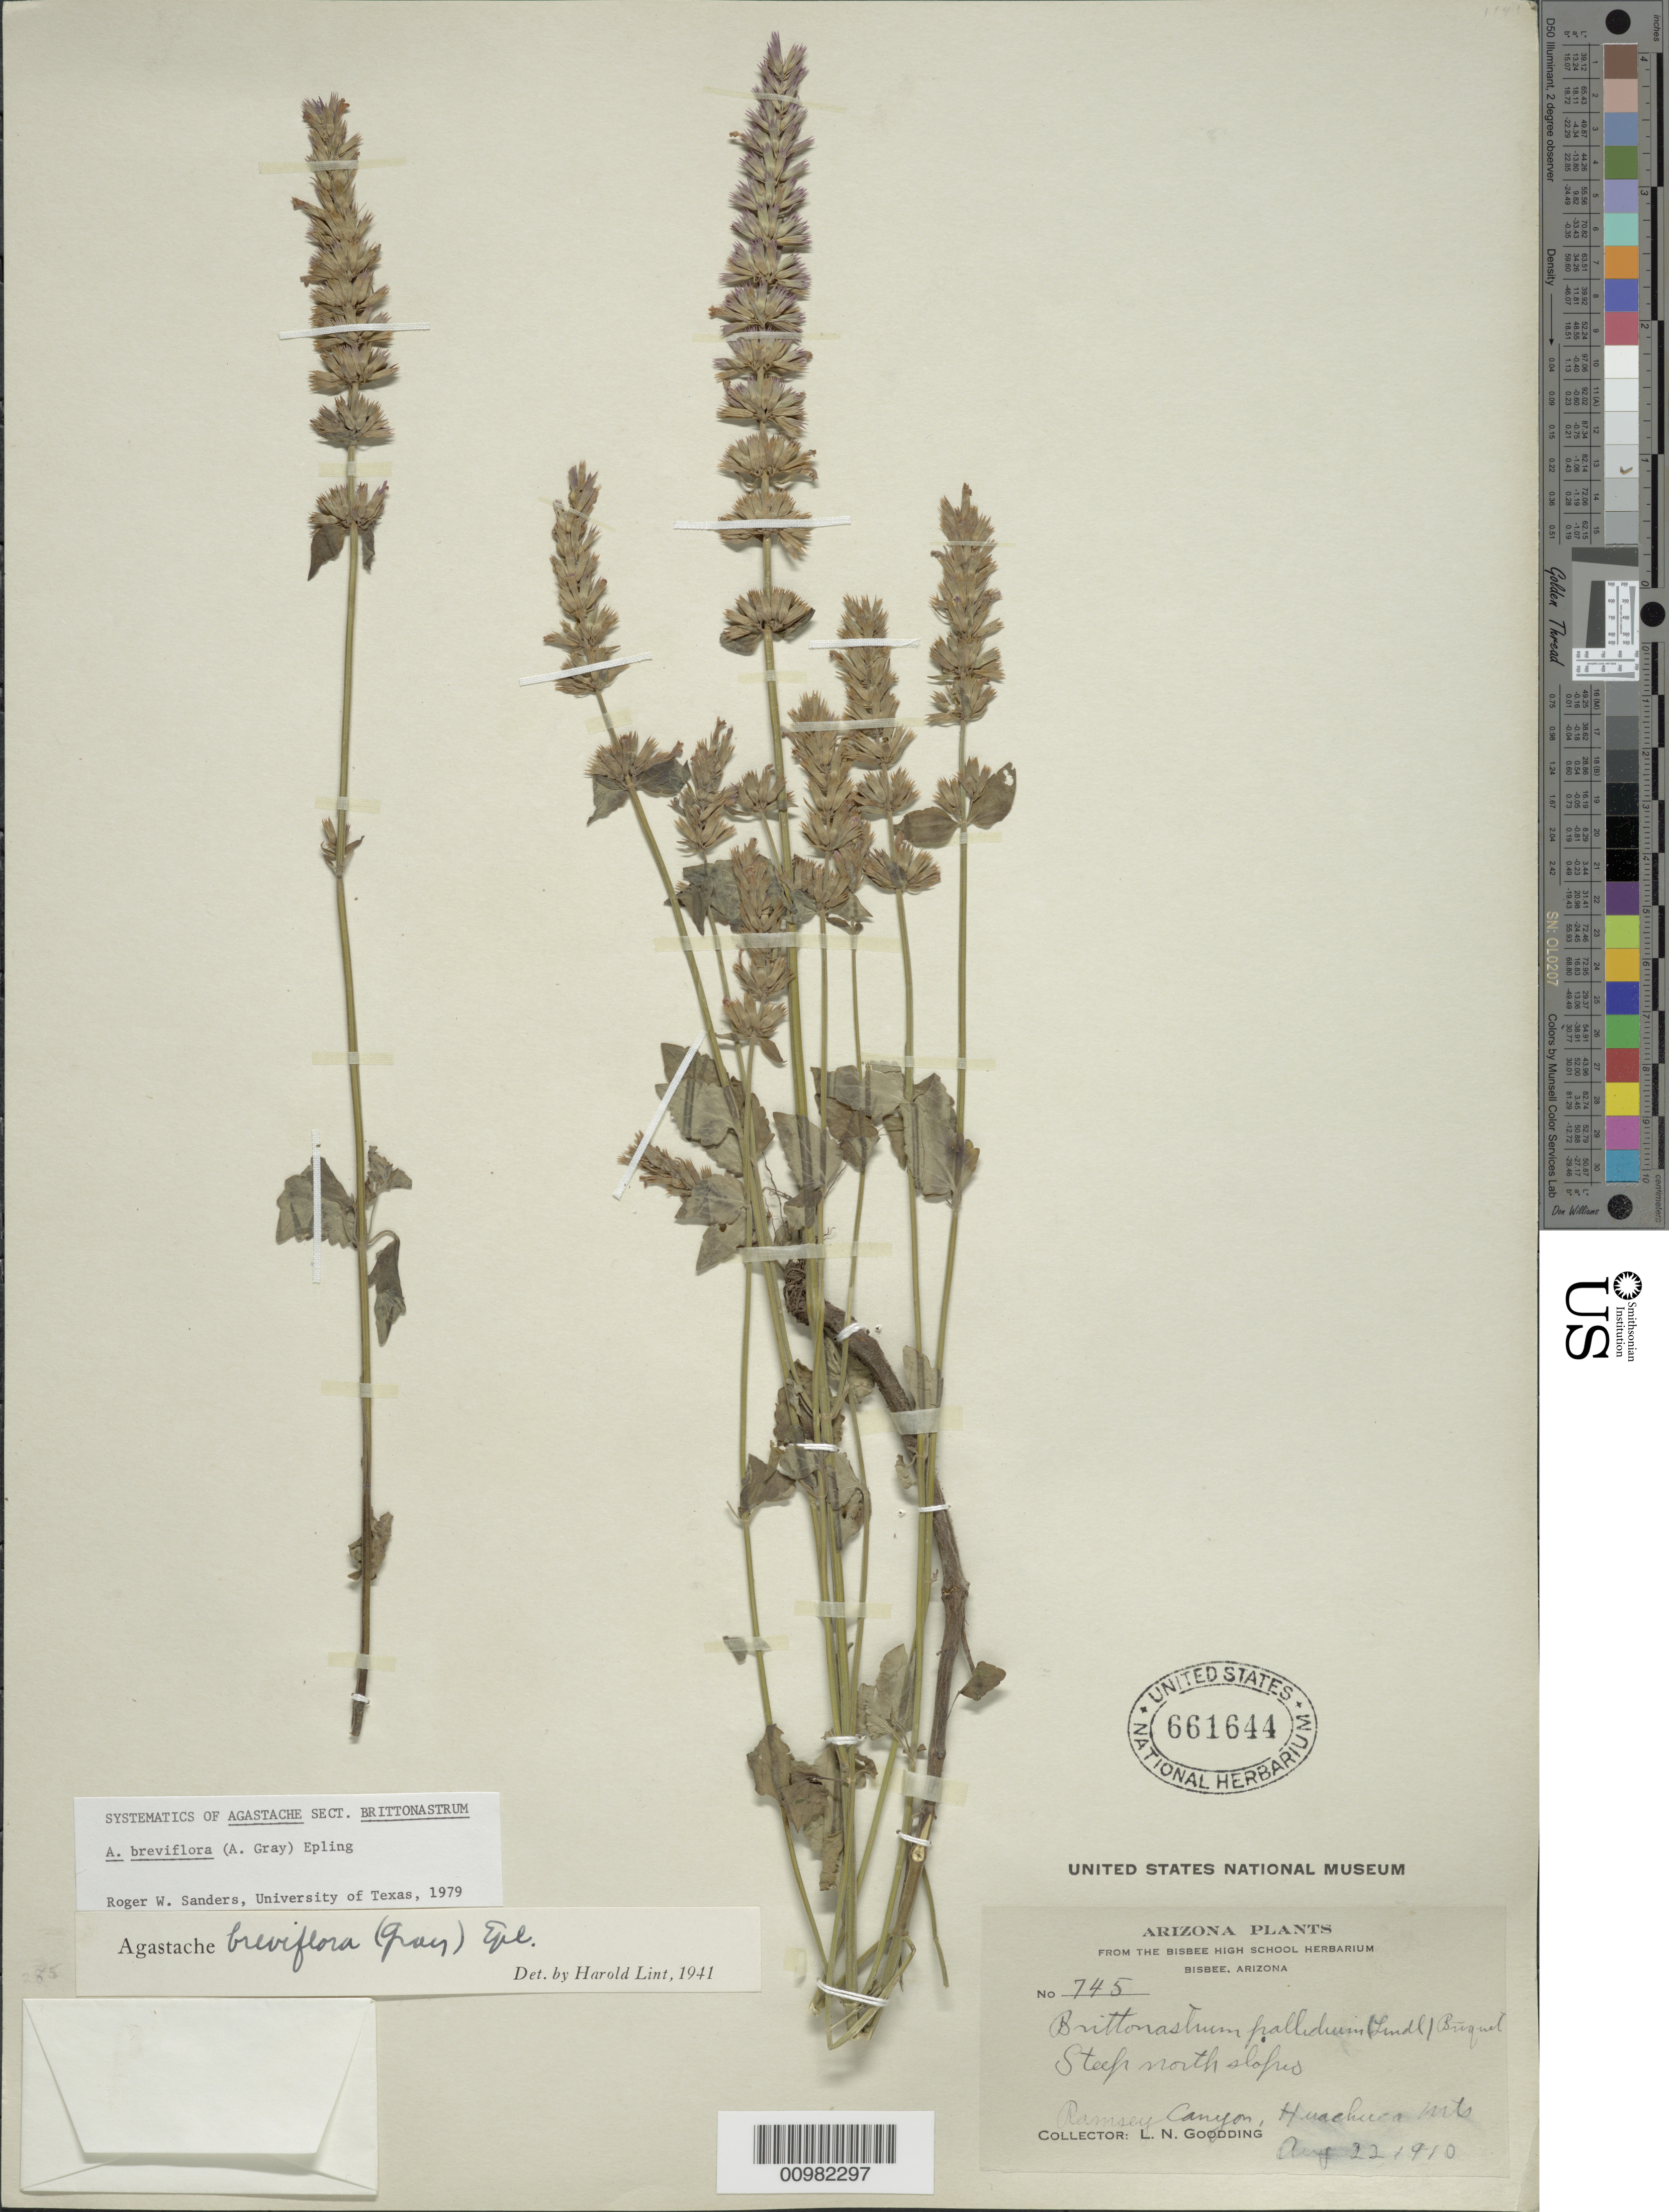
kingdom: Plantae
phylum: Tracheophyta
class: Magnoliopsida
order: Lamiales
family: Lamiaceae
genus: Agastache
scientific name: Agastache breviflora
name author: (A. Gray) Epling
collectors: L. N. Goodding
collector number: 745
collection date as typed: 22 Aug 1910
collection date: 1910-08-22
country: United States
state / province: Arizona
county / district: Cochise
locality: Huachuca Mts.; Ramsey Canyon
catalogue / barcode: US 661644